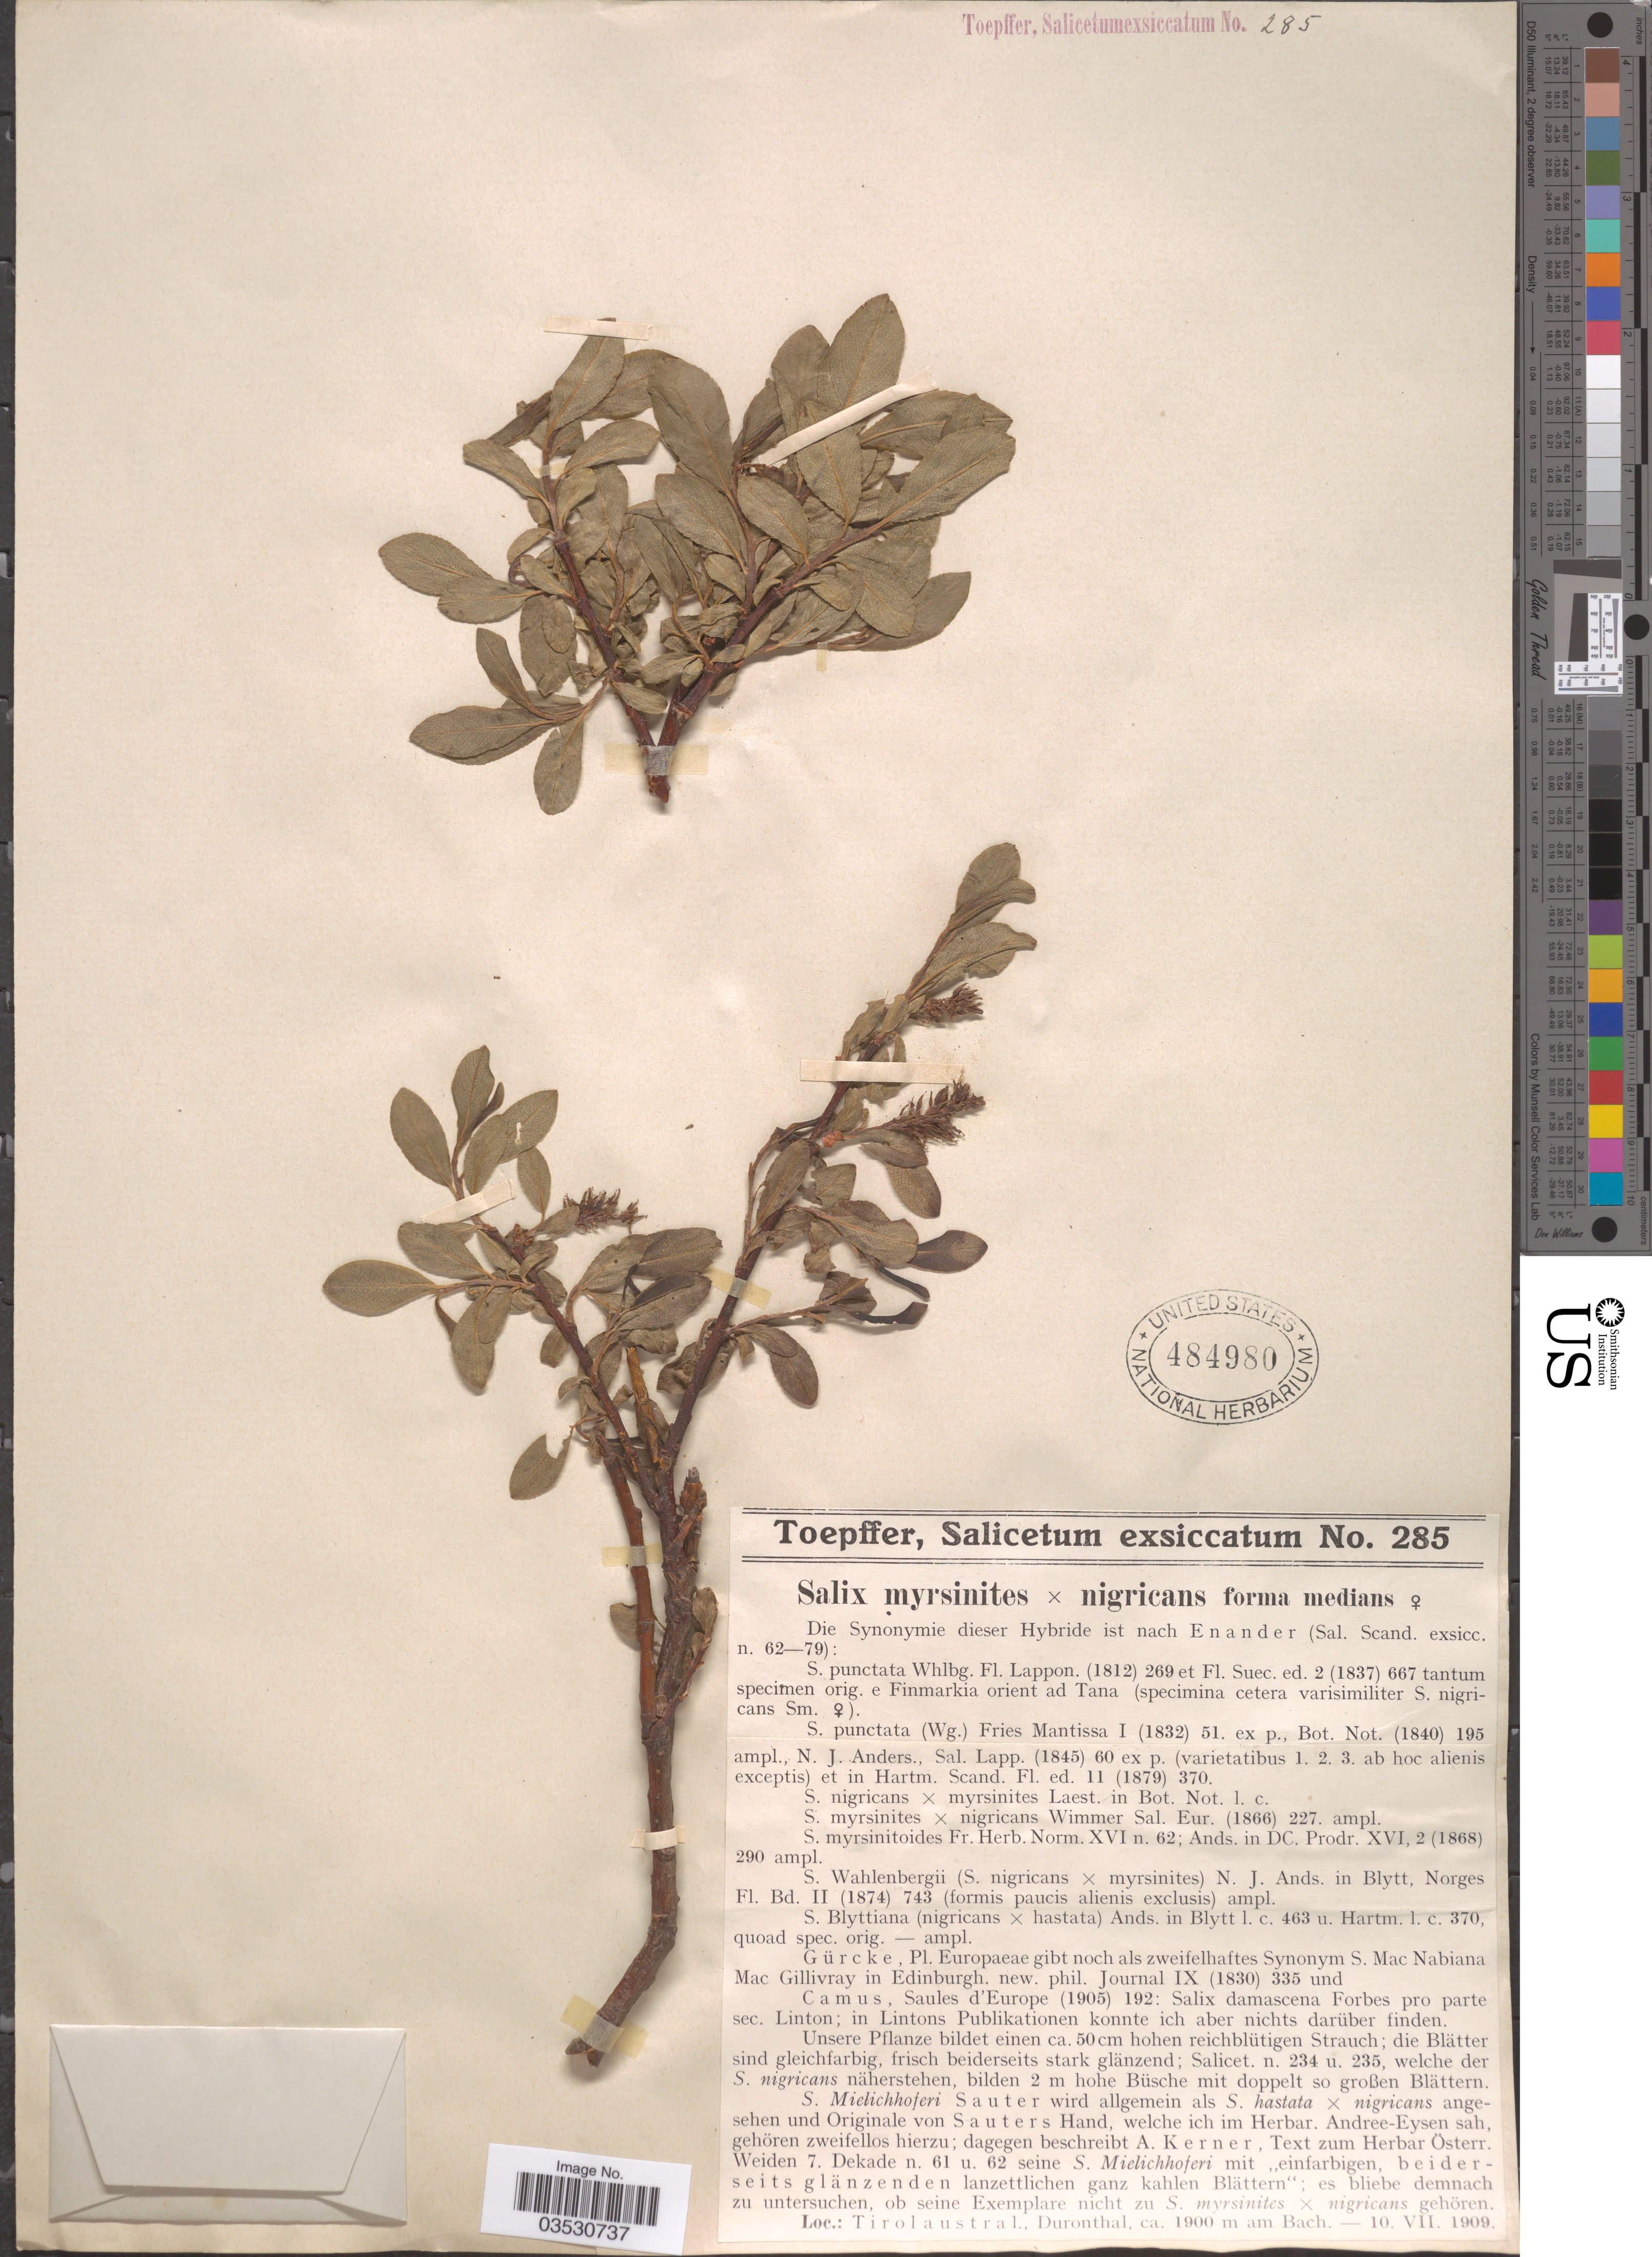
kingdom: Plantae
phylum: Tracheophyta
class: Magnoliopsida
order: Malpighiales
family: Salicaceae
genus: Salix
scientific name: Salix myrsinites x S. nigricans f. medians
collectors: A. Toepffer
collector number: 285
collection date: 1909-07-10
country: Austria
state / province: Tirol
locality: Duronthal, am Bach.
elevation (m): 1900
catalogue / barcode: US 484980